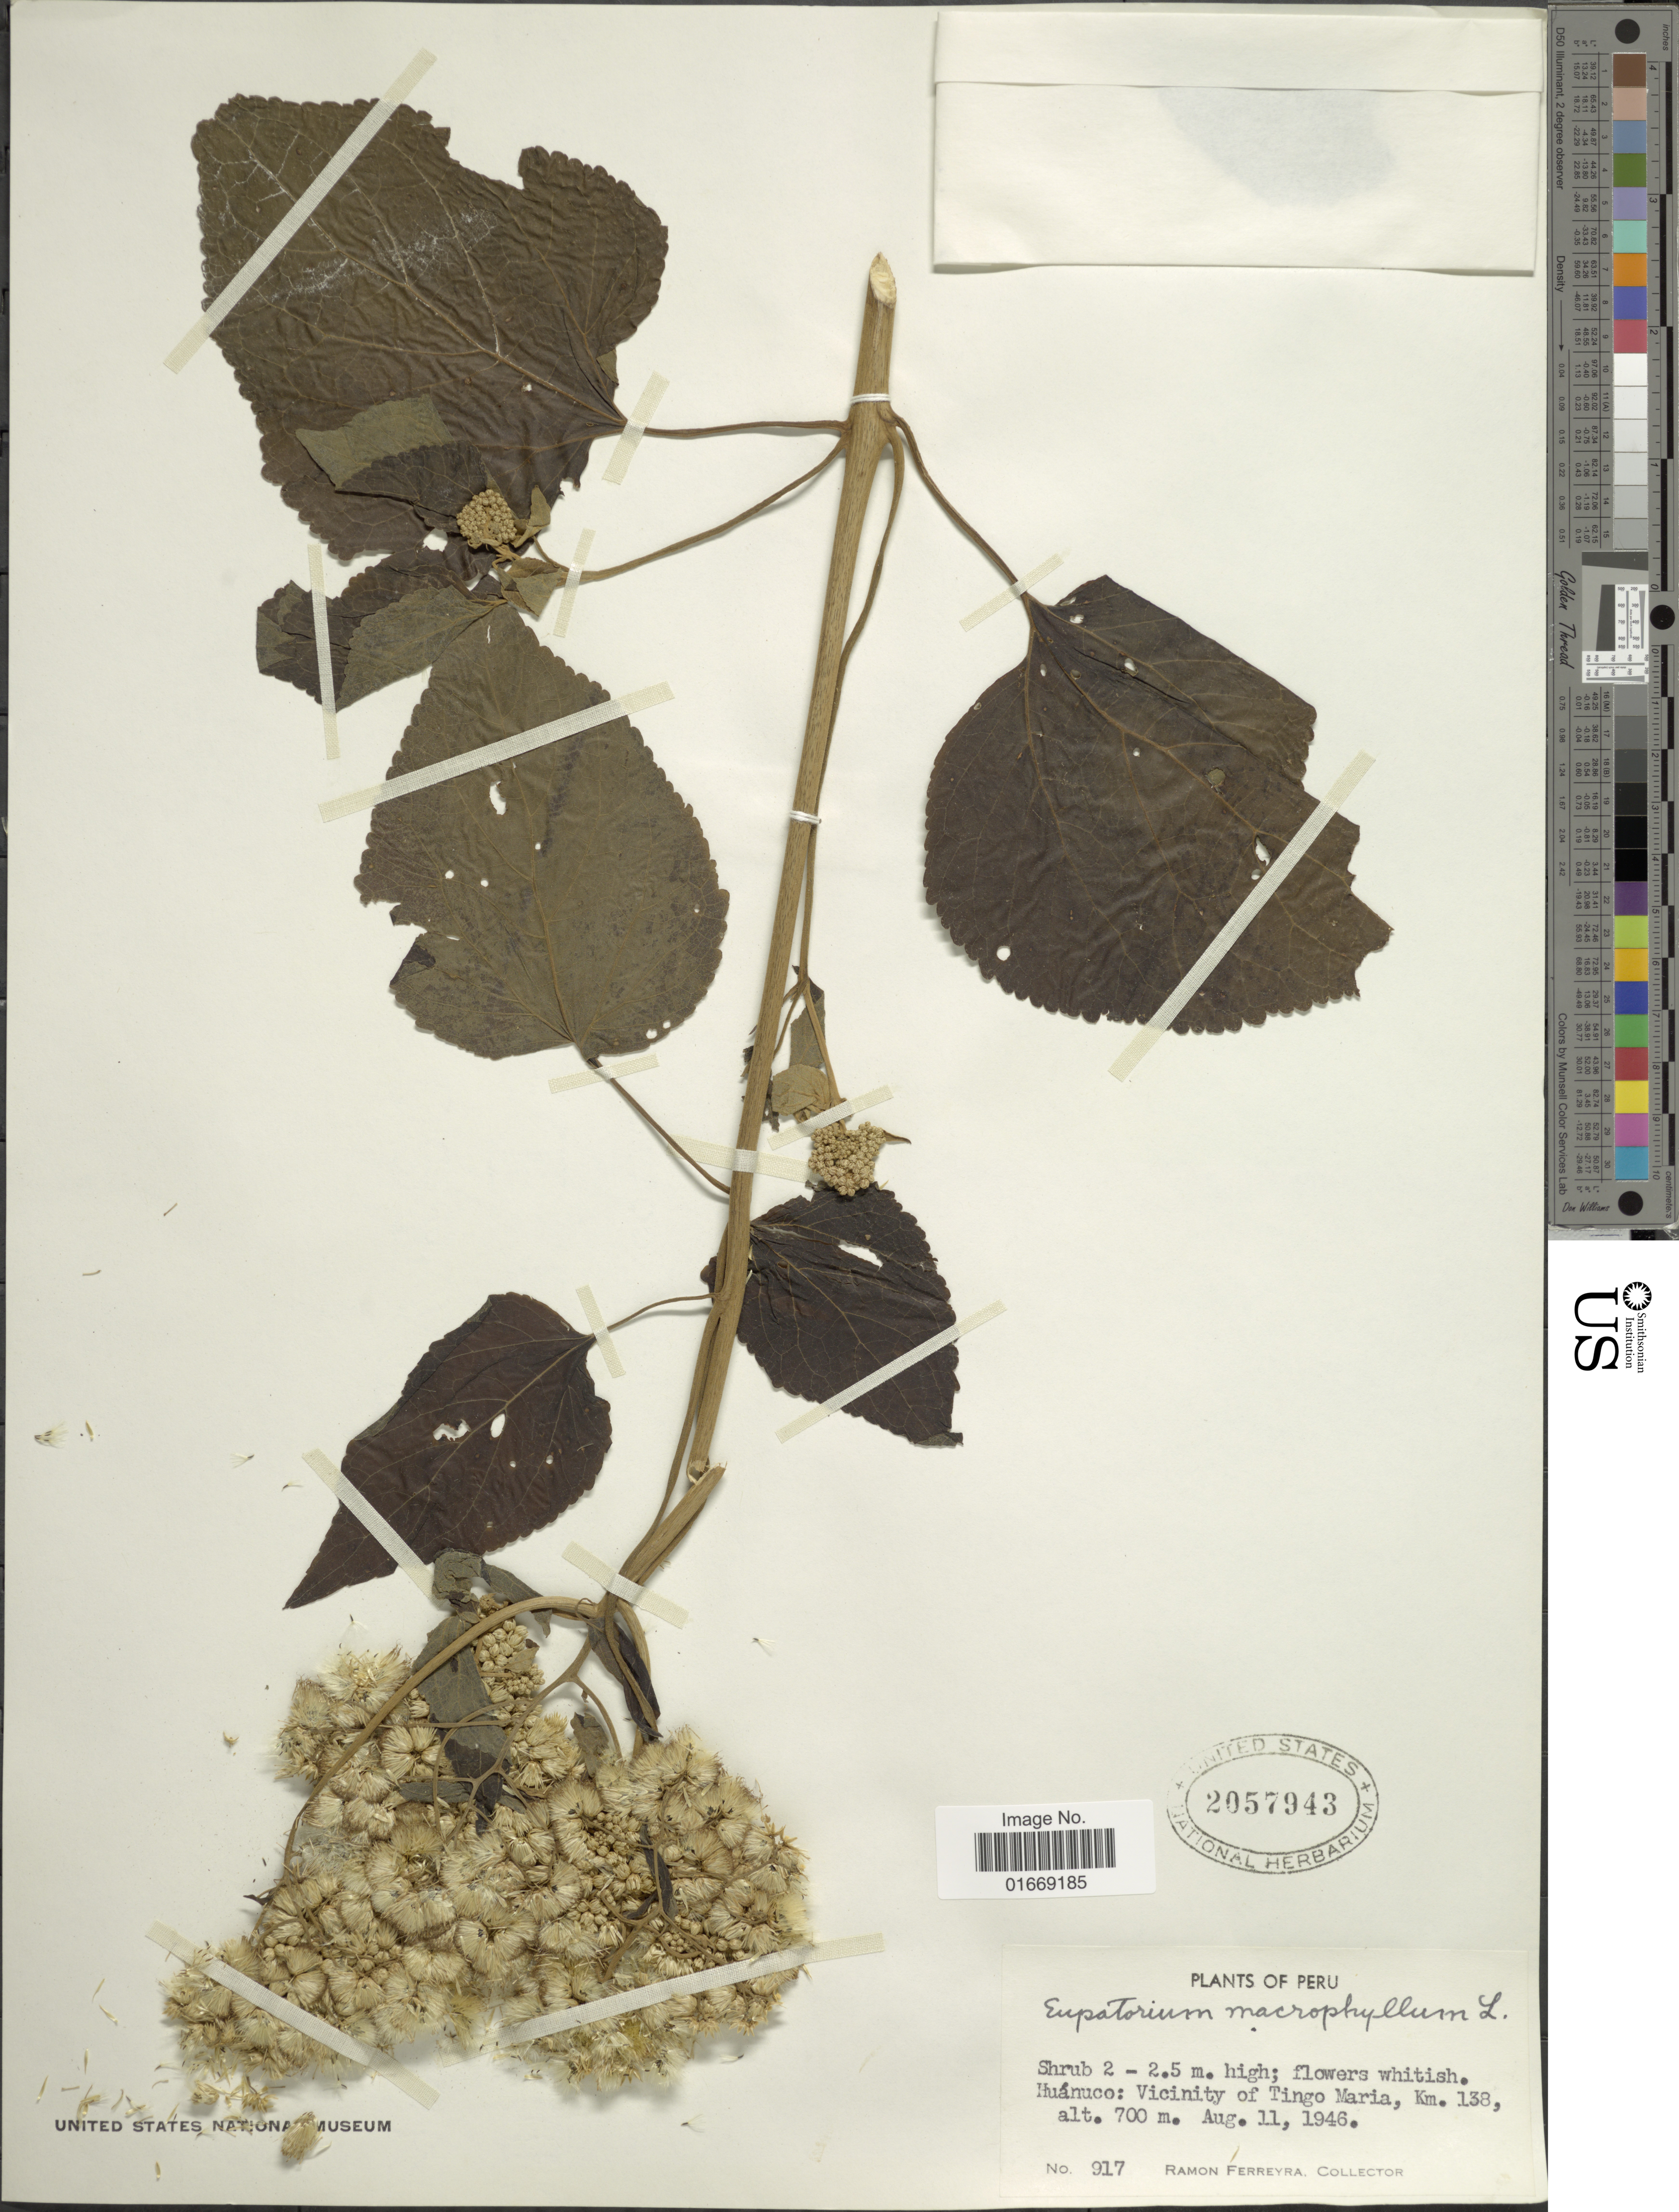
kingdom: Plantae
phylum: Tracheophyta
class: Magnoliopsida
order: Asterales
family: Asteraceae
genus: Hebeclinium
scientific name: Hebeclinium macrophyllum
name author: (L.) DC.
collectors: R. A. Ferreyra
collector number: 917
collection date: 1946-08-11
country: Peru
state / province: Huánuco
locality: Huánuco: Vicinity of Tingo Maria, Km. 138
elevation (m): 700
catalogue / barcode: US 2057943